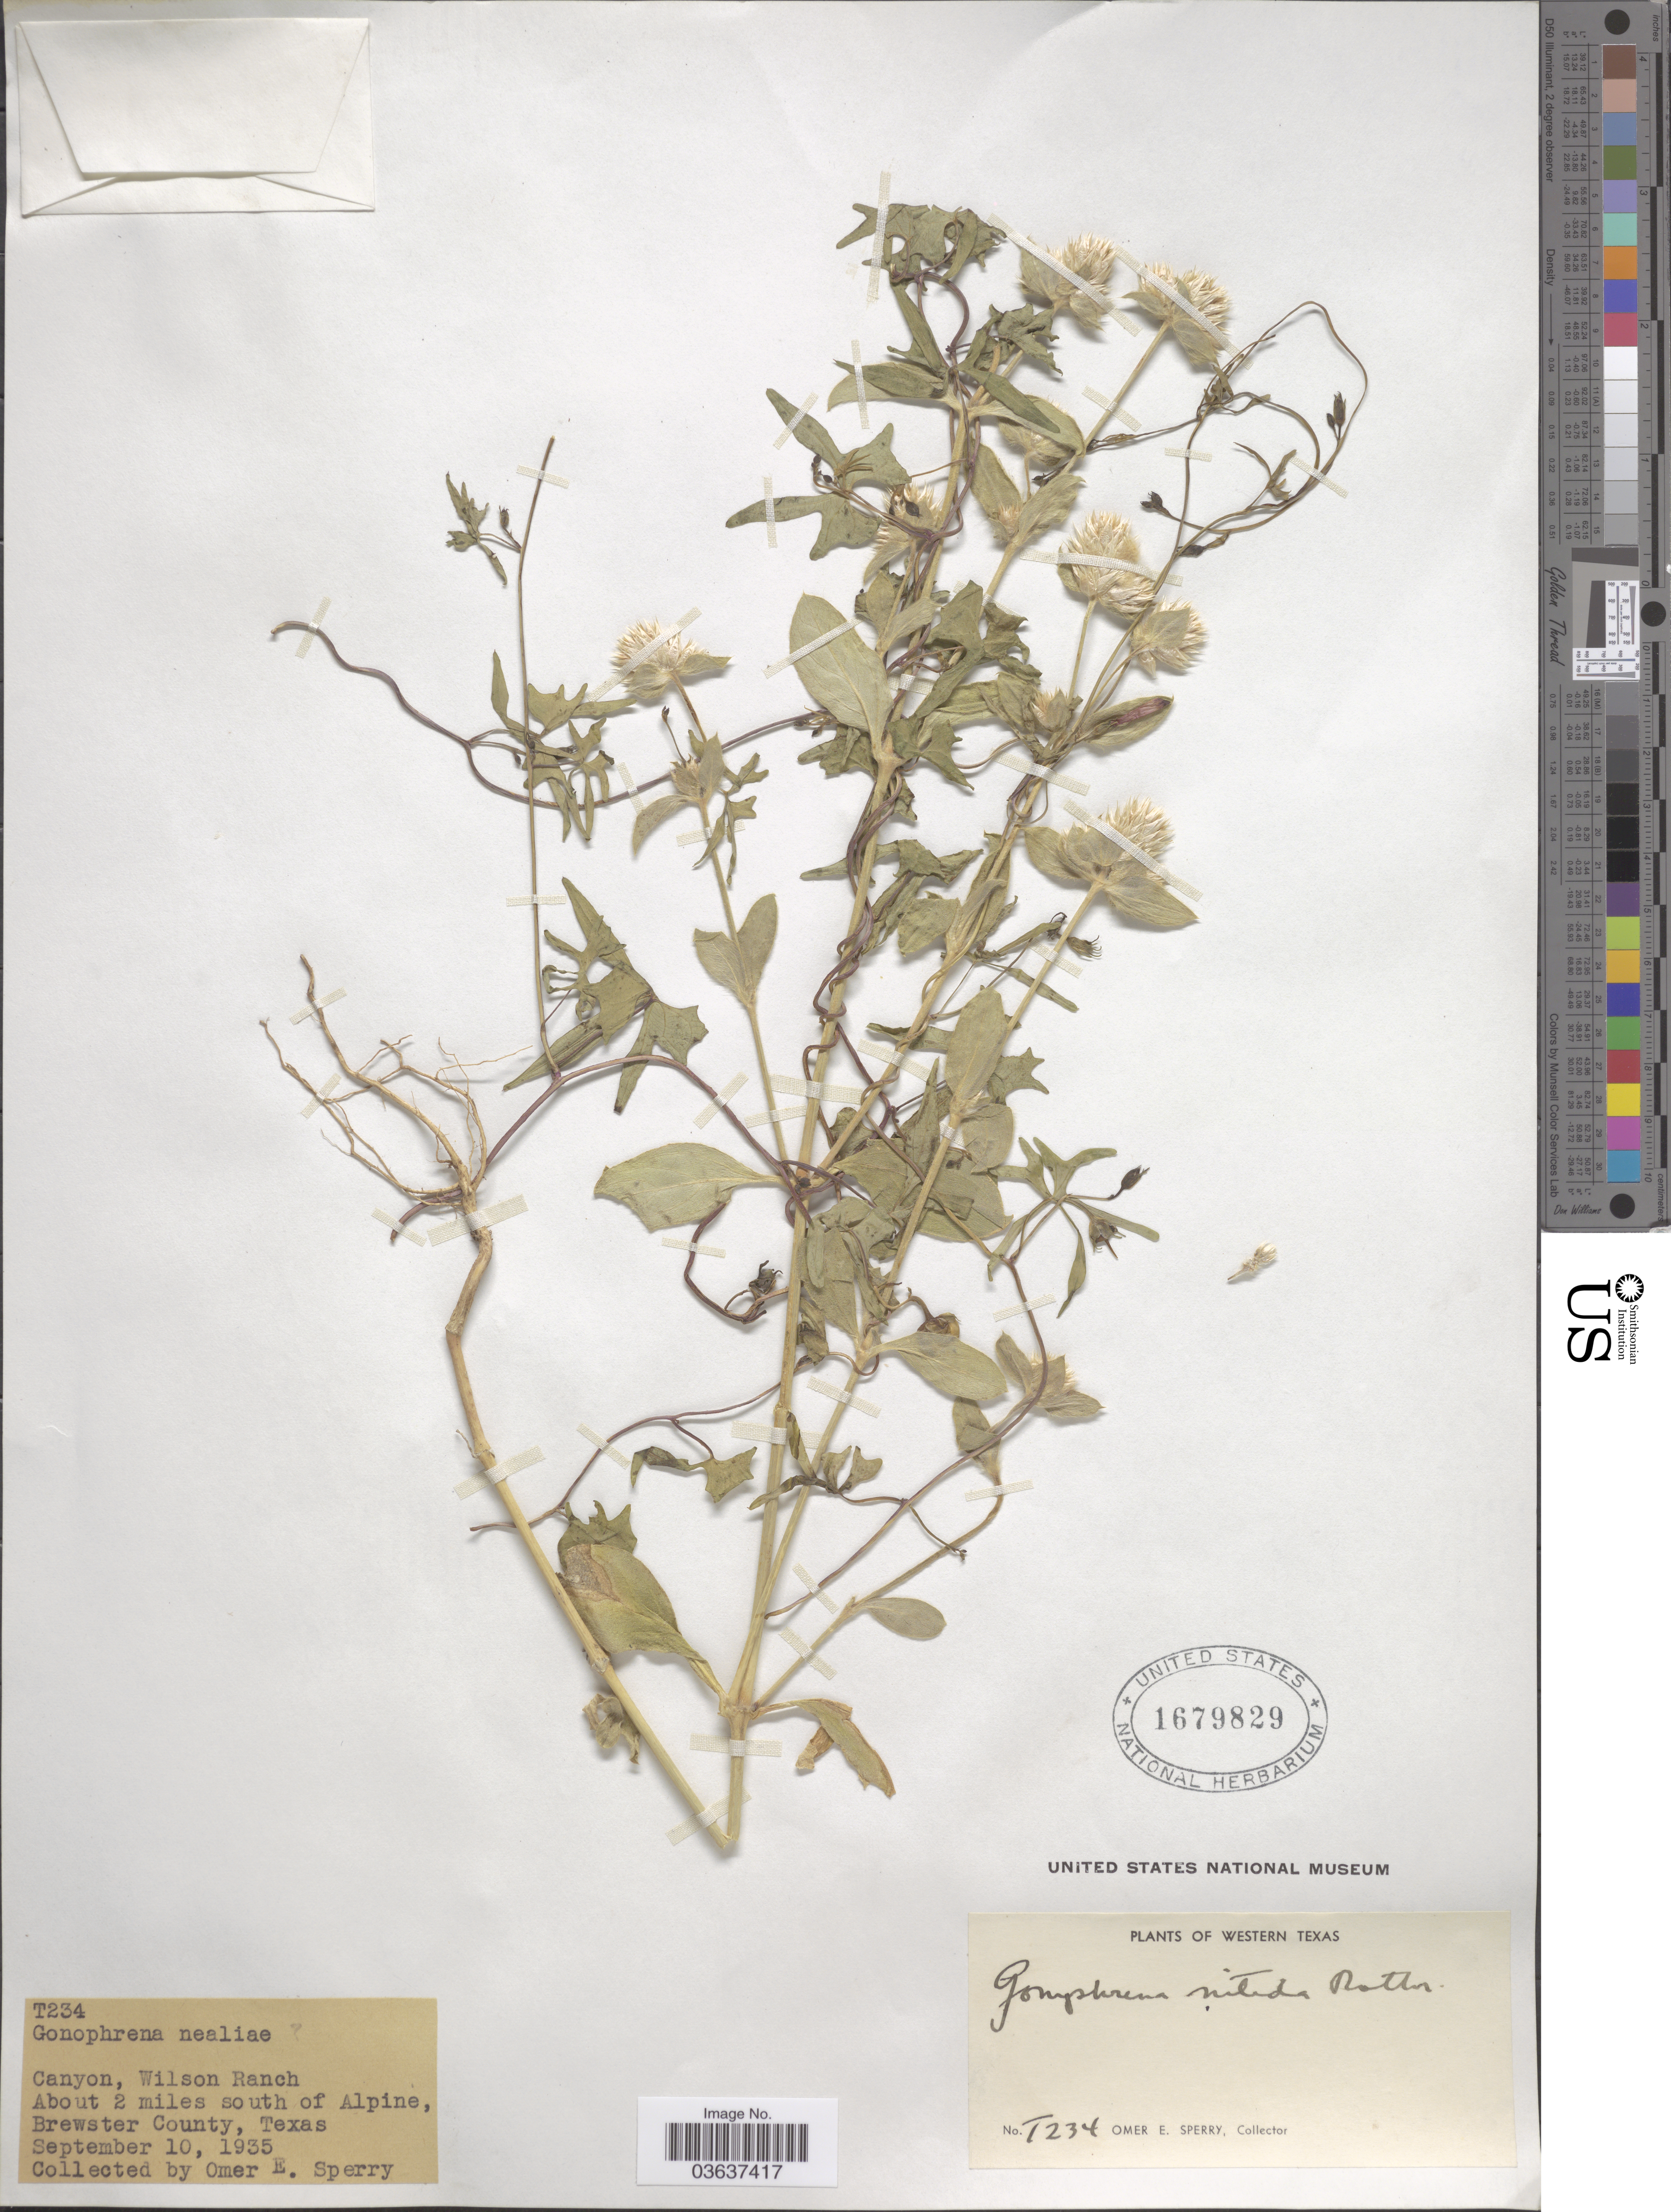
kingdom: Plantae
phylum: Tracheophyta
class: Magnoliopsida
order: Caryophyllales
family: Amaranthaceae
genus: Gomphrena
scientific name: Gomphrena nitida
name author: Rothr.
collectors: O. E. Sperry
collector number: T234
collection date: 1935-09-10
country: United States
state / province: Texas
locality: Canyon, Wilson Ranch. About 2 miles south of Alpine, Brewster County. Western Texas.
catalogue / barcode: US 1679829